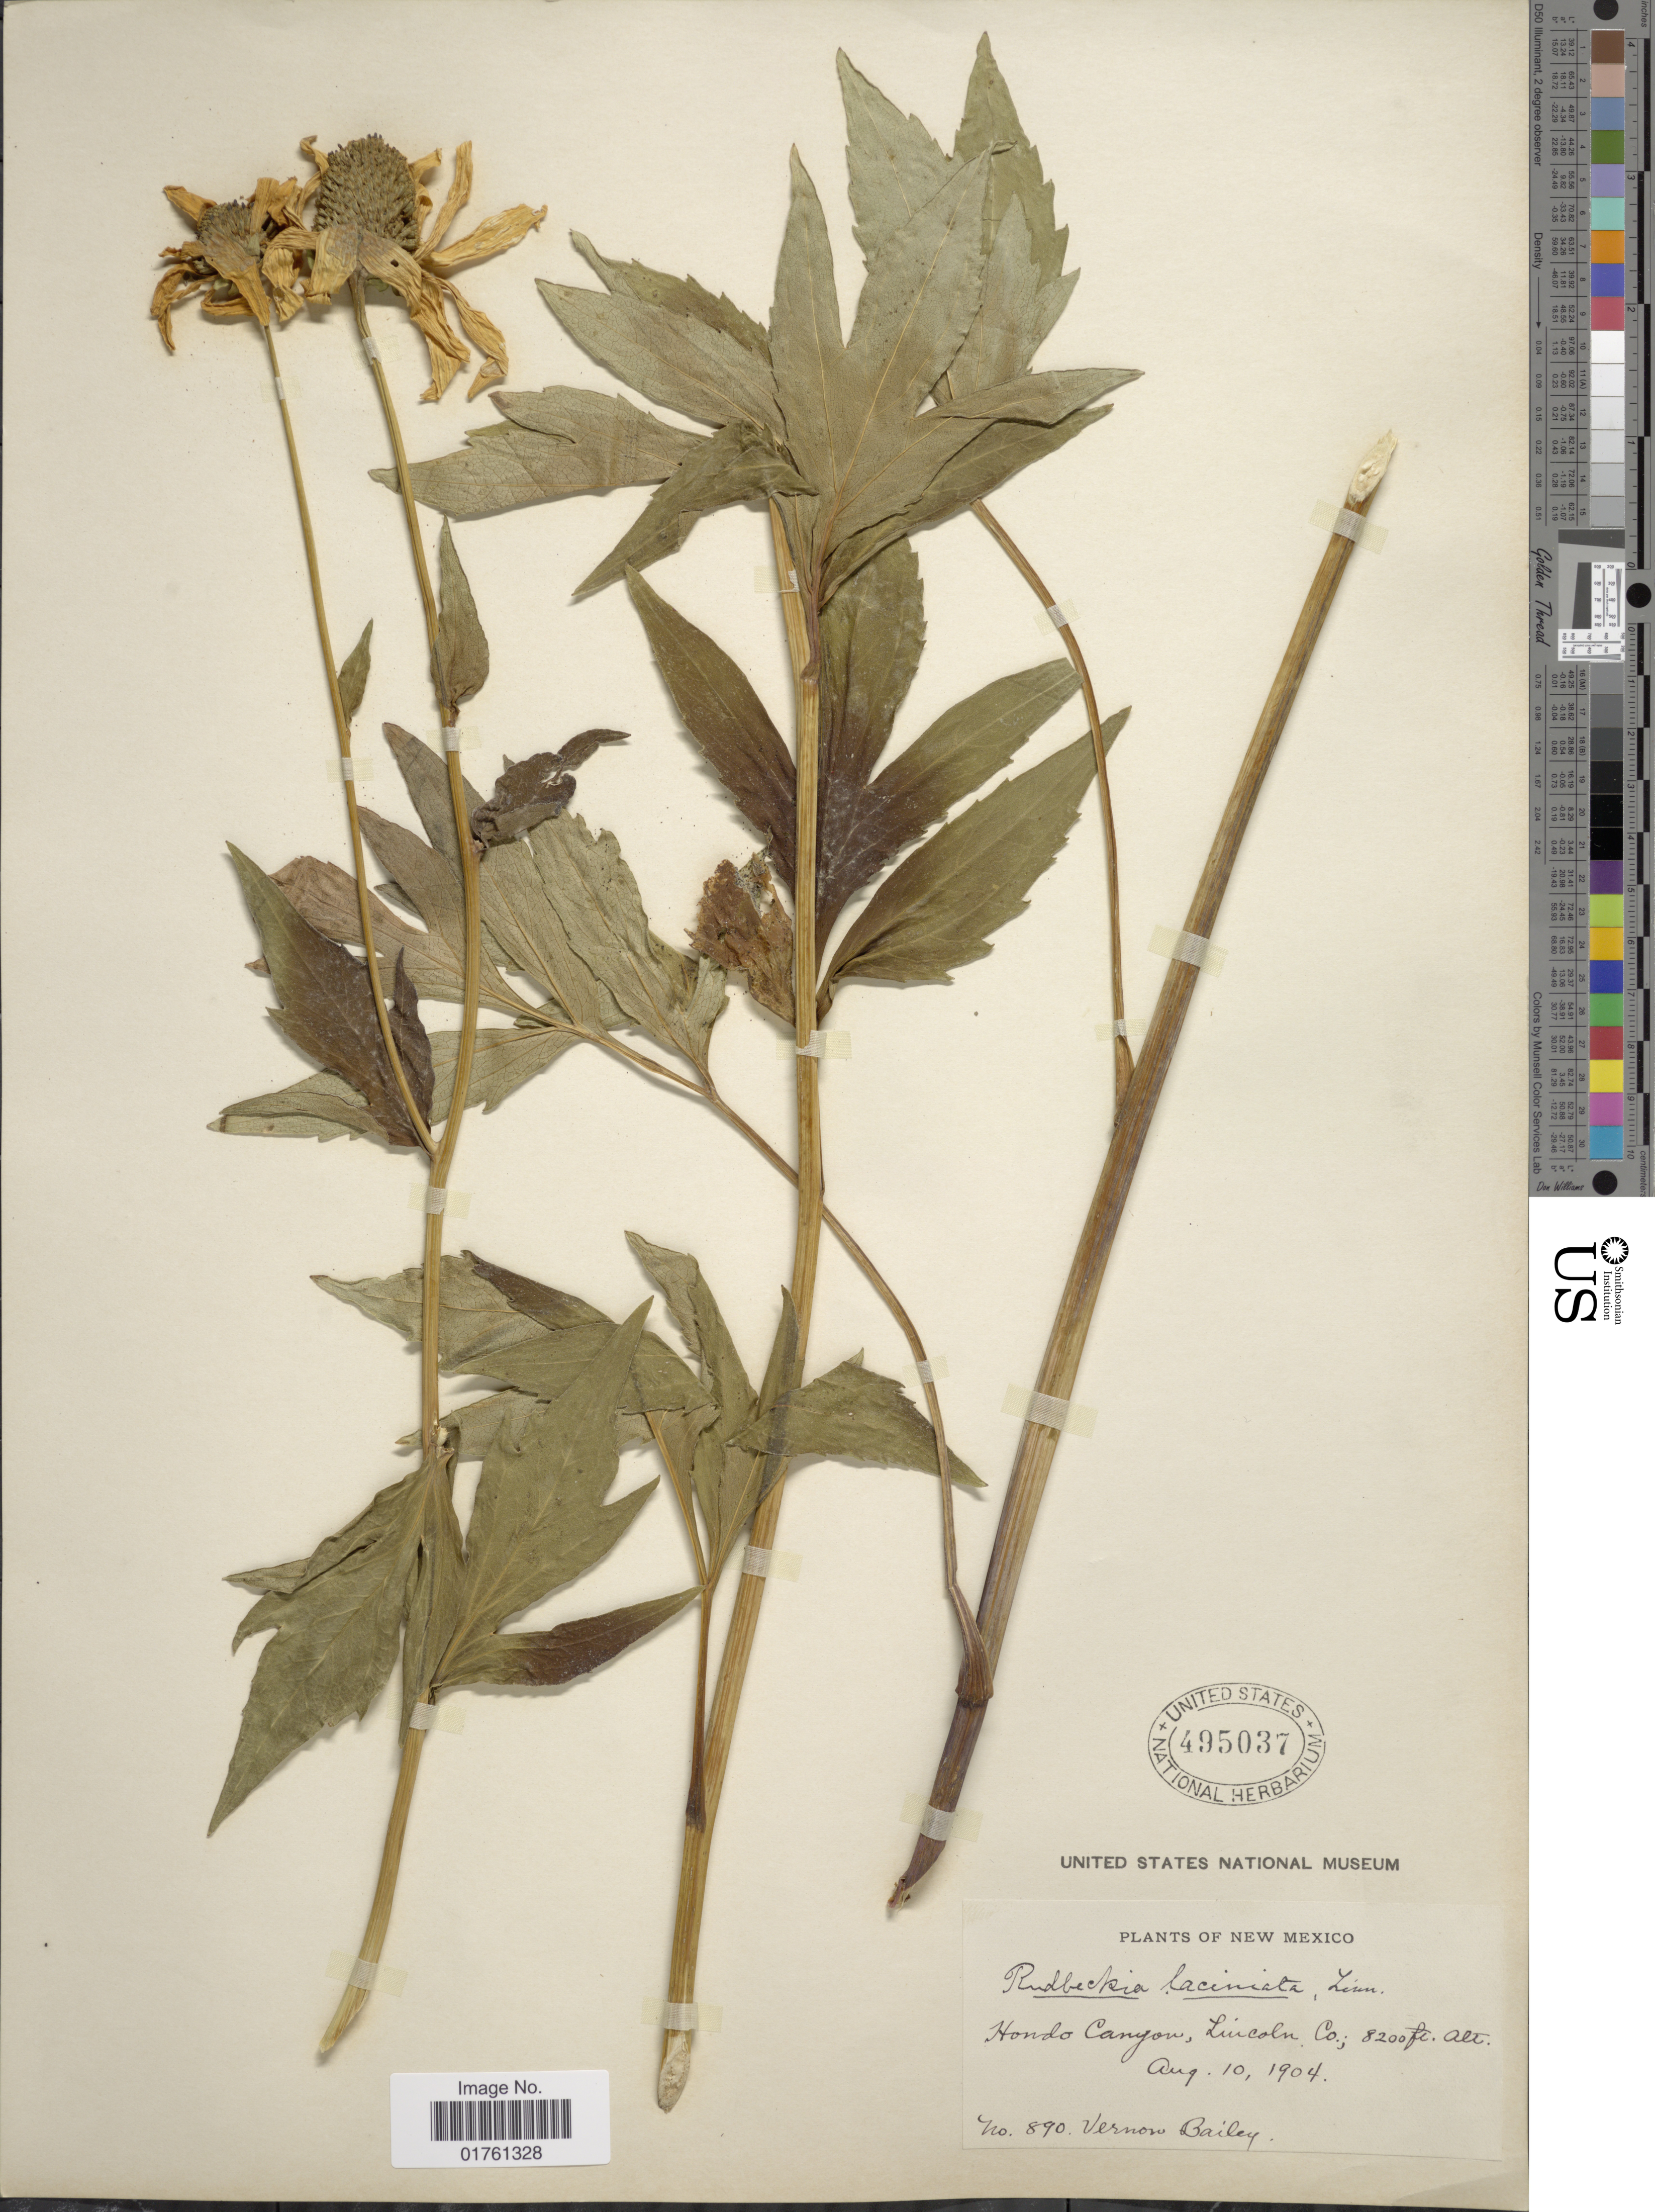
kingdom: Plantae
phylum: Tracheophyta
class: Magnoliopsida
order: Asterales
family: Asteraceae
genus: Rudbeckia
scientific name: Rudbeckia laciniata var. ampla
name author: (A. Nelson) Cronq.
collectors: V. O. Bailey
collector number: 890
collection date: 1904-08-10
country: United States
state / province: New Mexico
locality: Hondo Canyon, Lincoln Co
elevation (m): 2499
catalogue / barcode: US 495037